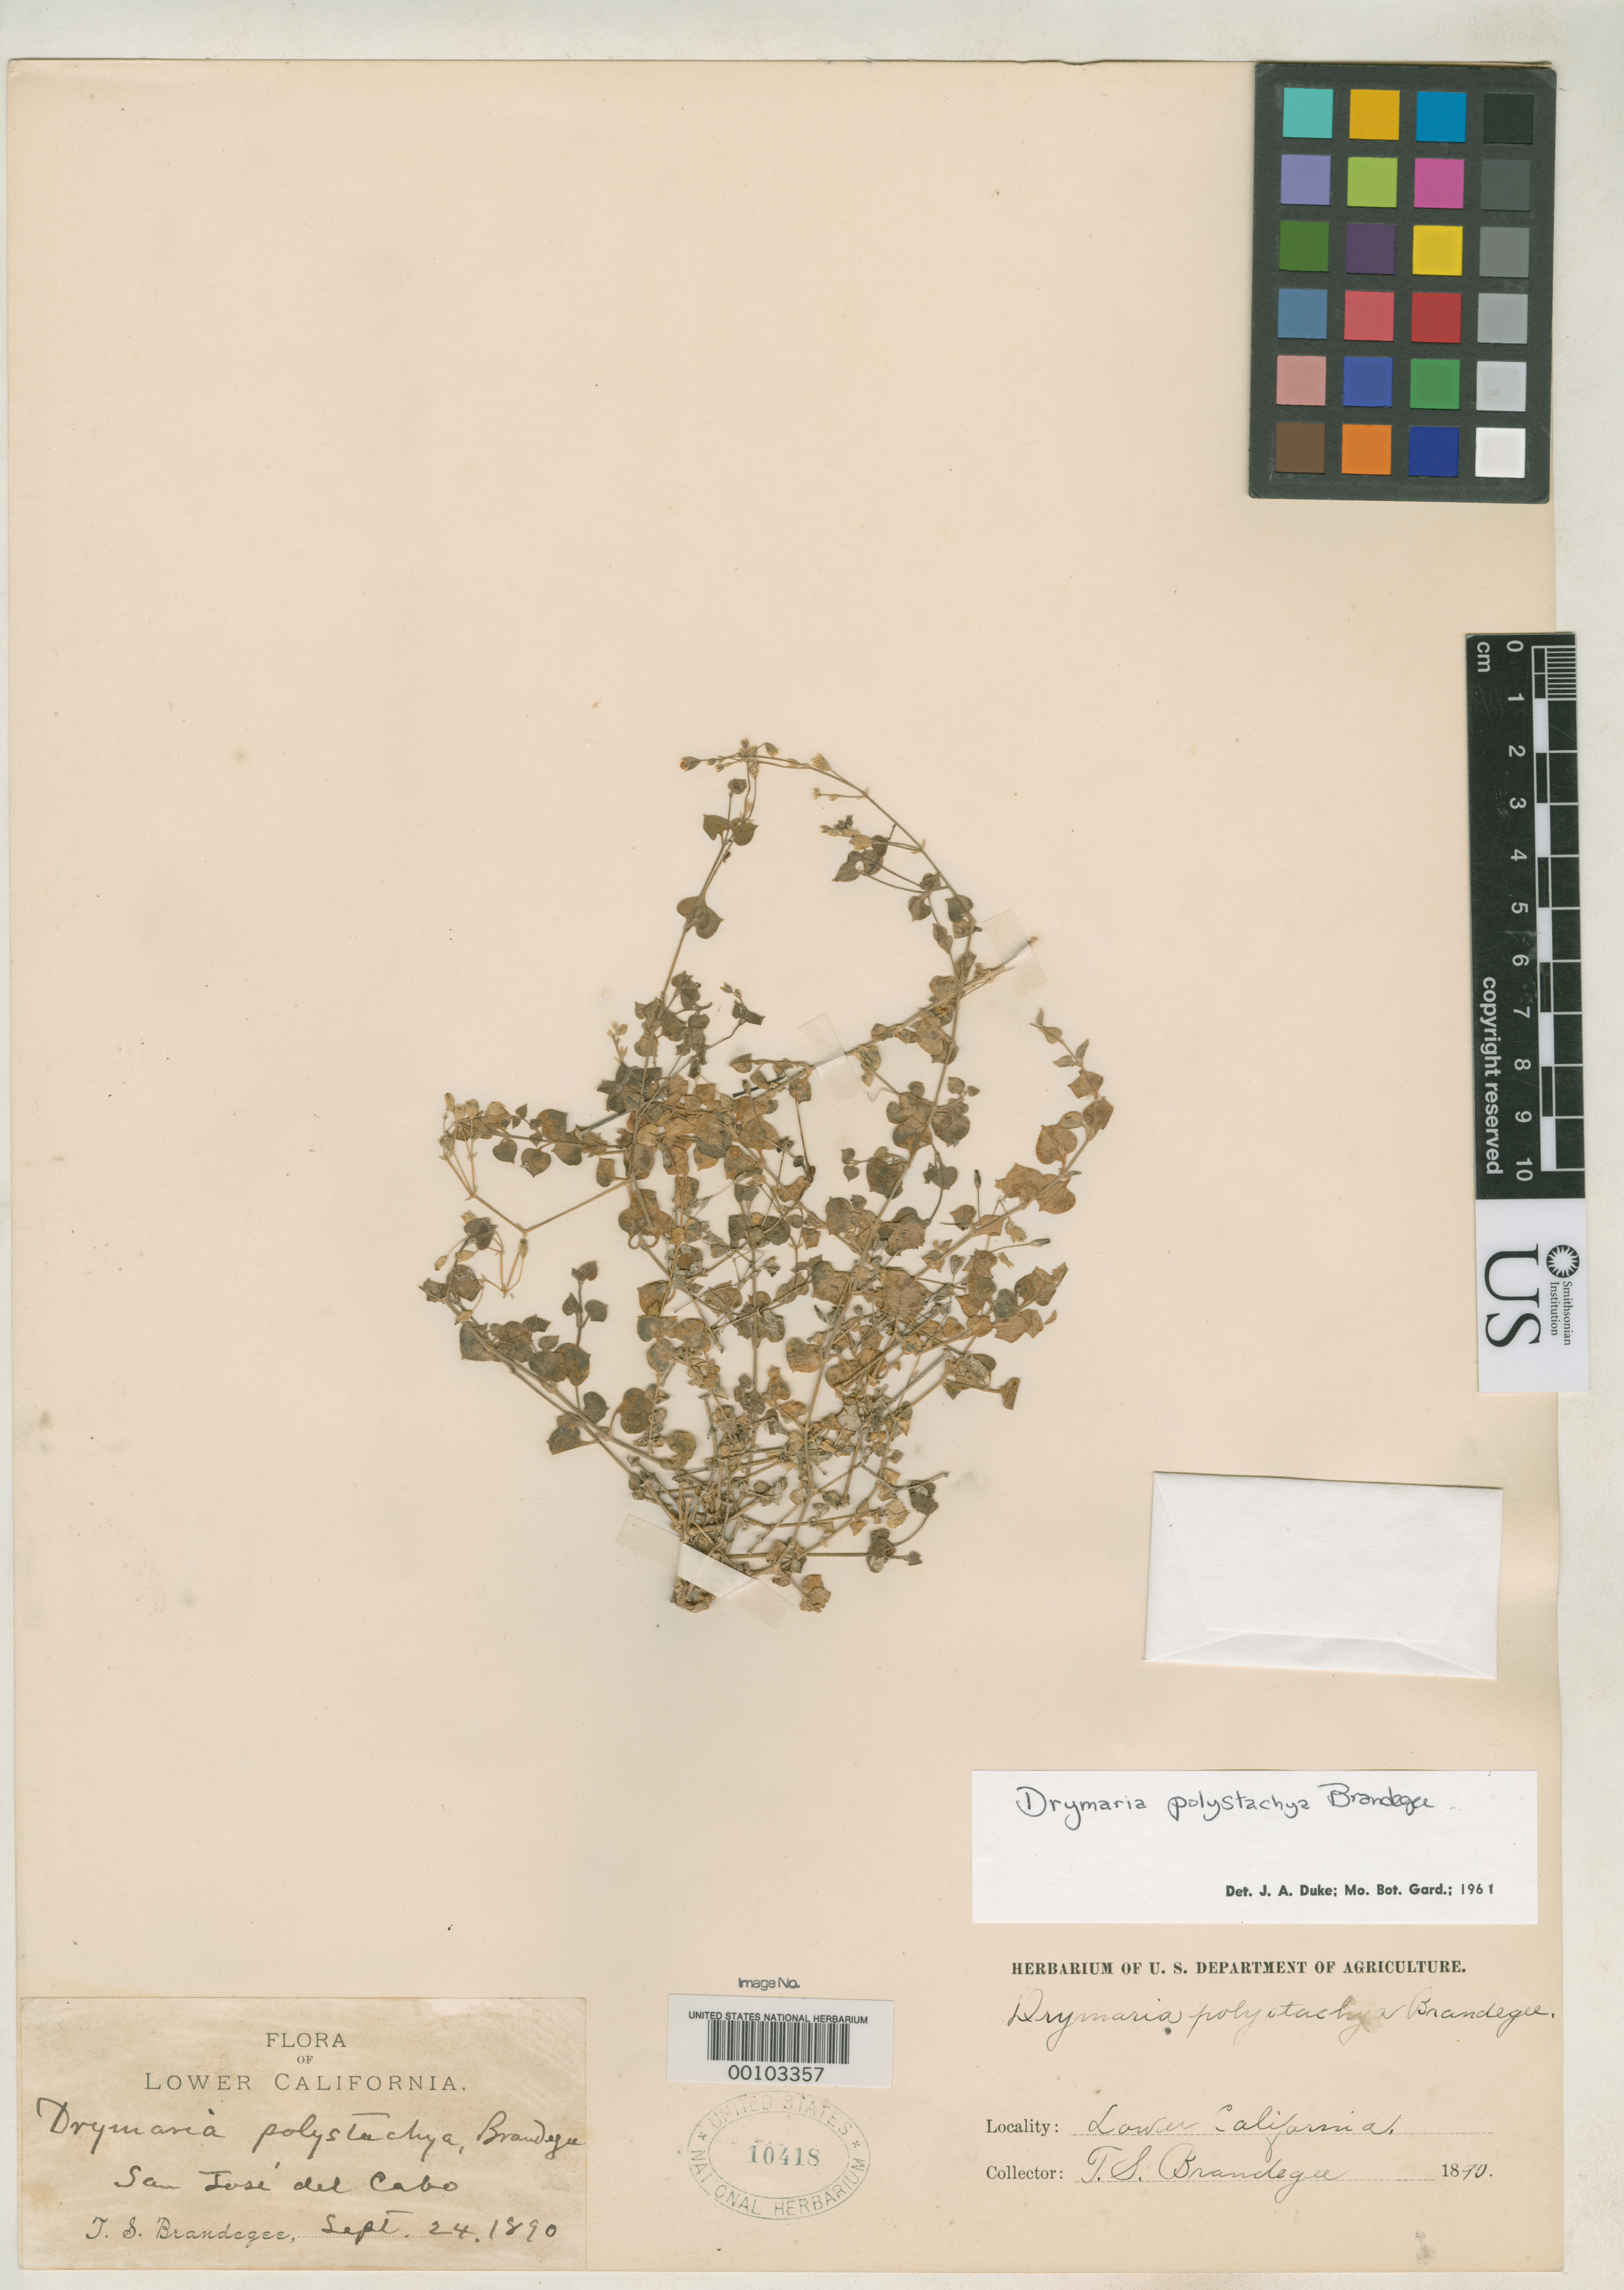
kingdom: Plantae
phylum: Tracheophyta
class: Magnoliopsida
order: Caryophyllales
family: Caryophyllaceae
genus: Drymaria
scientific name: Drymaria polystachya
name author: Brandegee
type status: Type Collection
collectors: T. S. Brandegee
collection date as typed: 24 Sep 1890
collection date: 1890-09-24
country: Mexico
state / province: Baja California Sur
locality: San José del Cabo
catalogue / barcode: US 10418